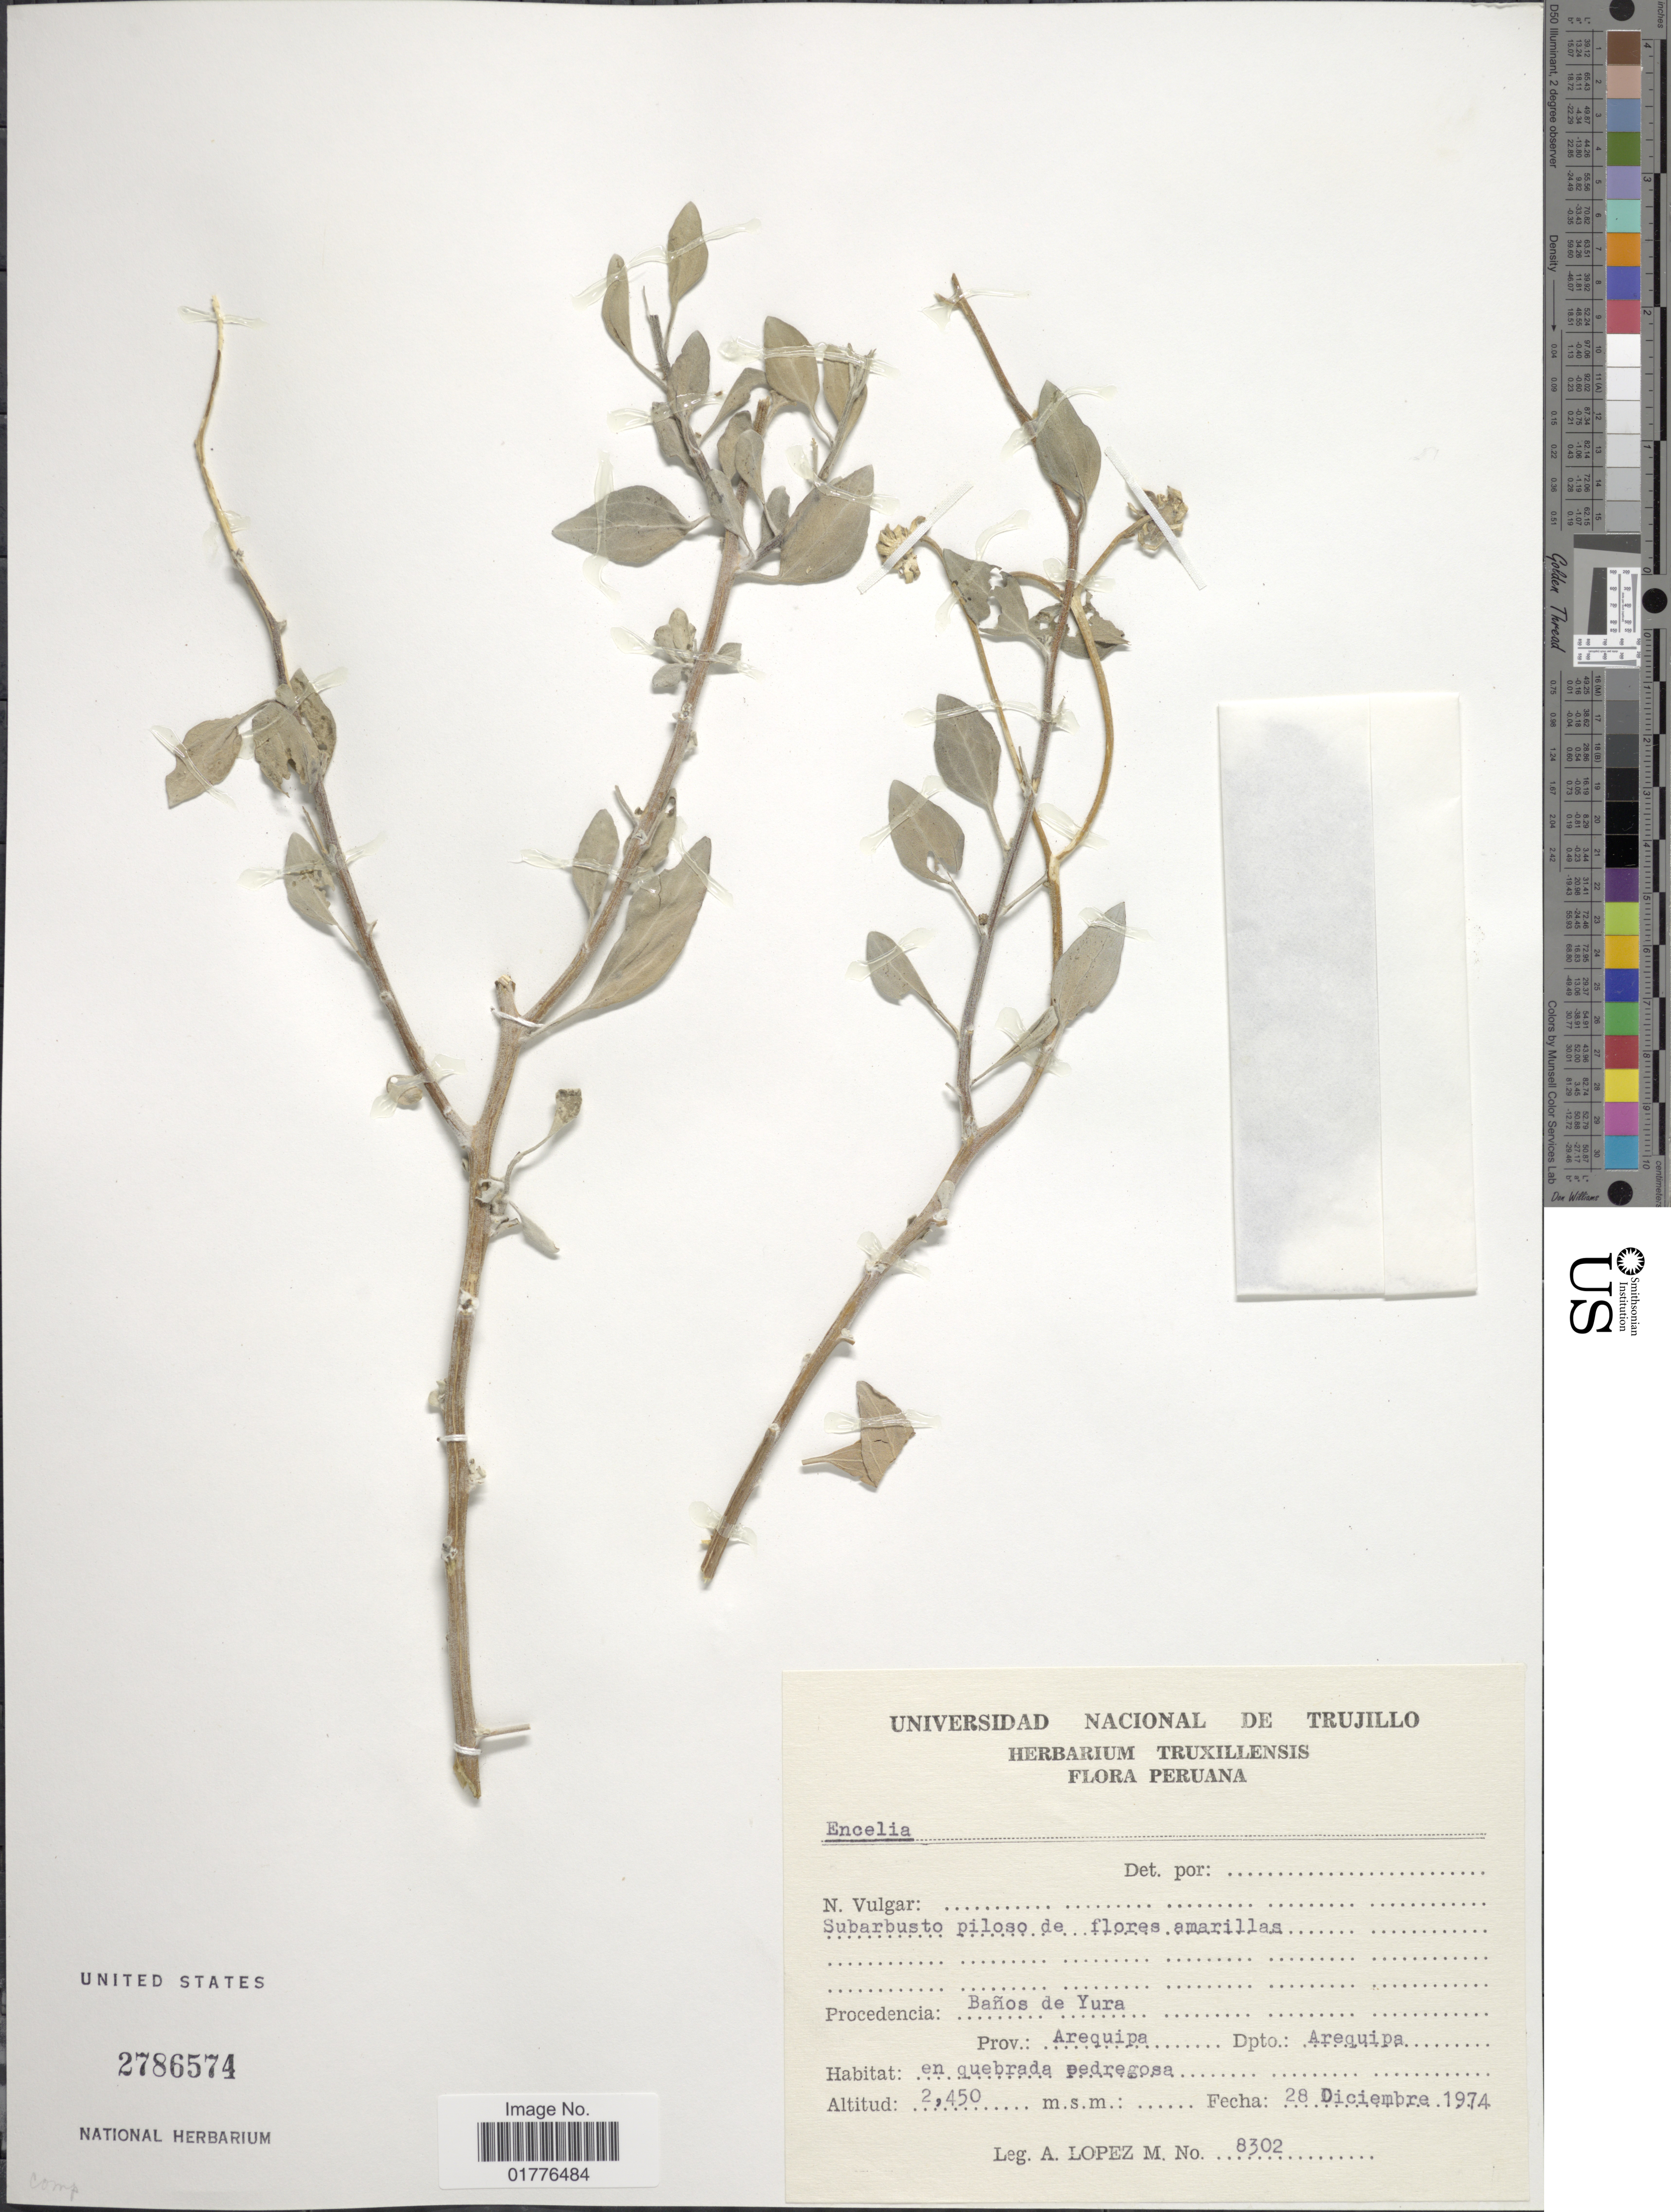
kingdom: Plantae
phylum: Tracheophyta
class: Magnoliopsida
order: Asterales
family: Asteraceae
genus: Encelia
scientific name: Encelia canescens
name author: Lam.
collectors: A. López M.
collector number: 8302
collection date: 1974-12-28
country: Peru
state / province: Arequipa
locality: Procedencia: Baños de Yura. Prov.: Arequipa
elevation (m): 2450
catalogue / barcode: US 2786574